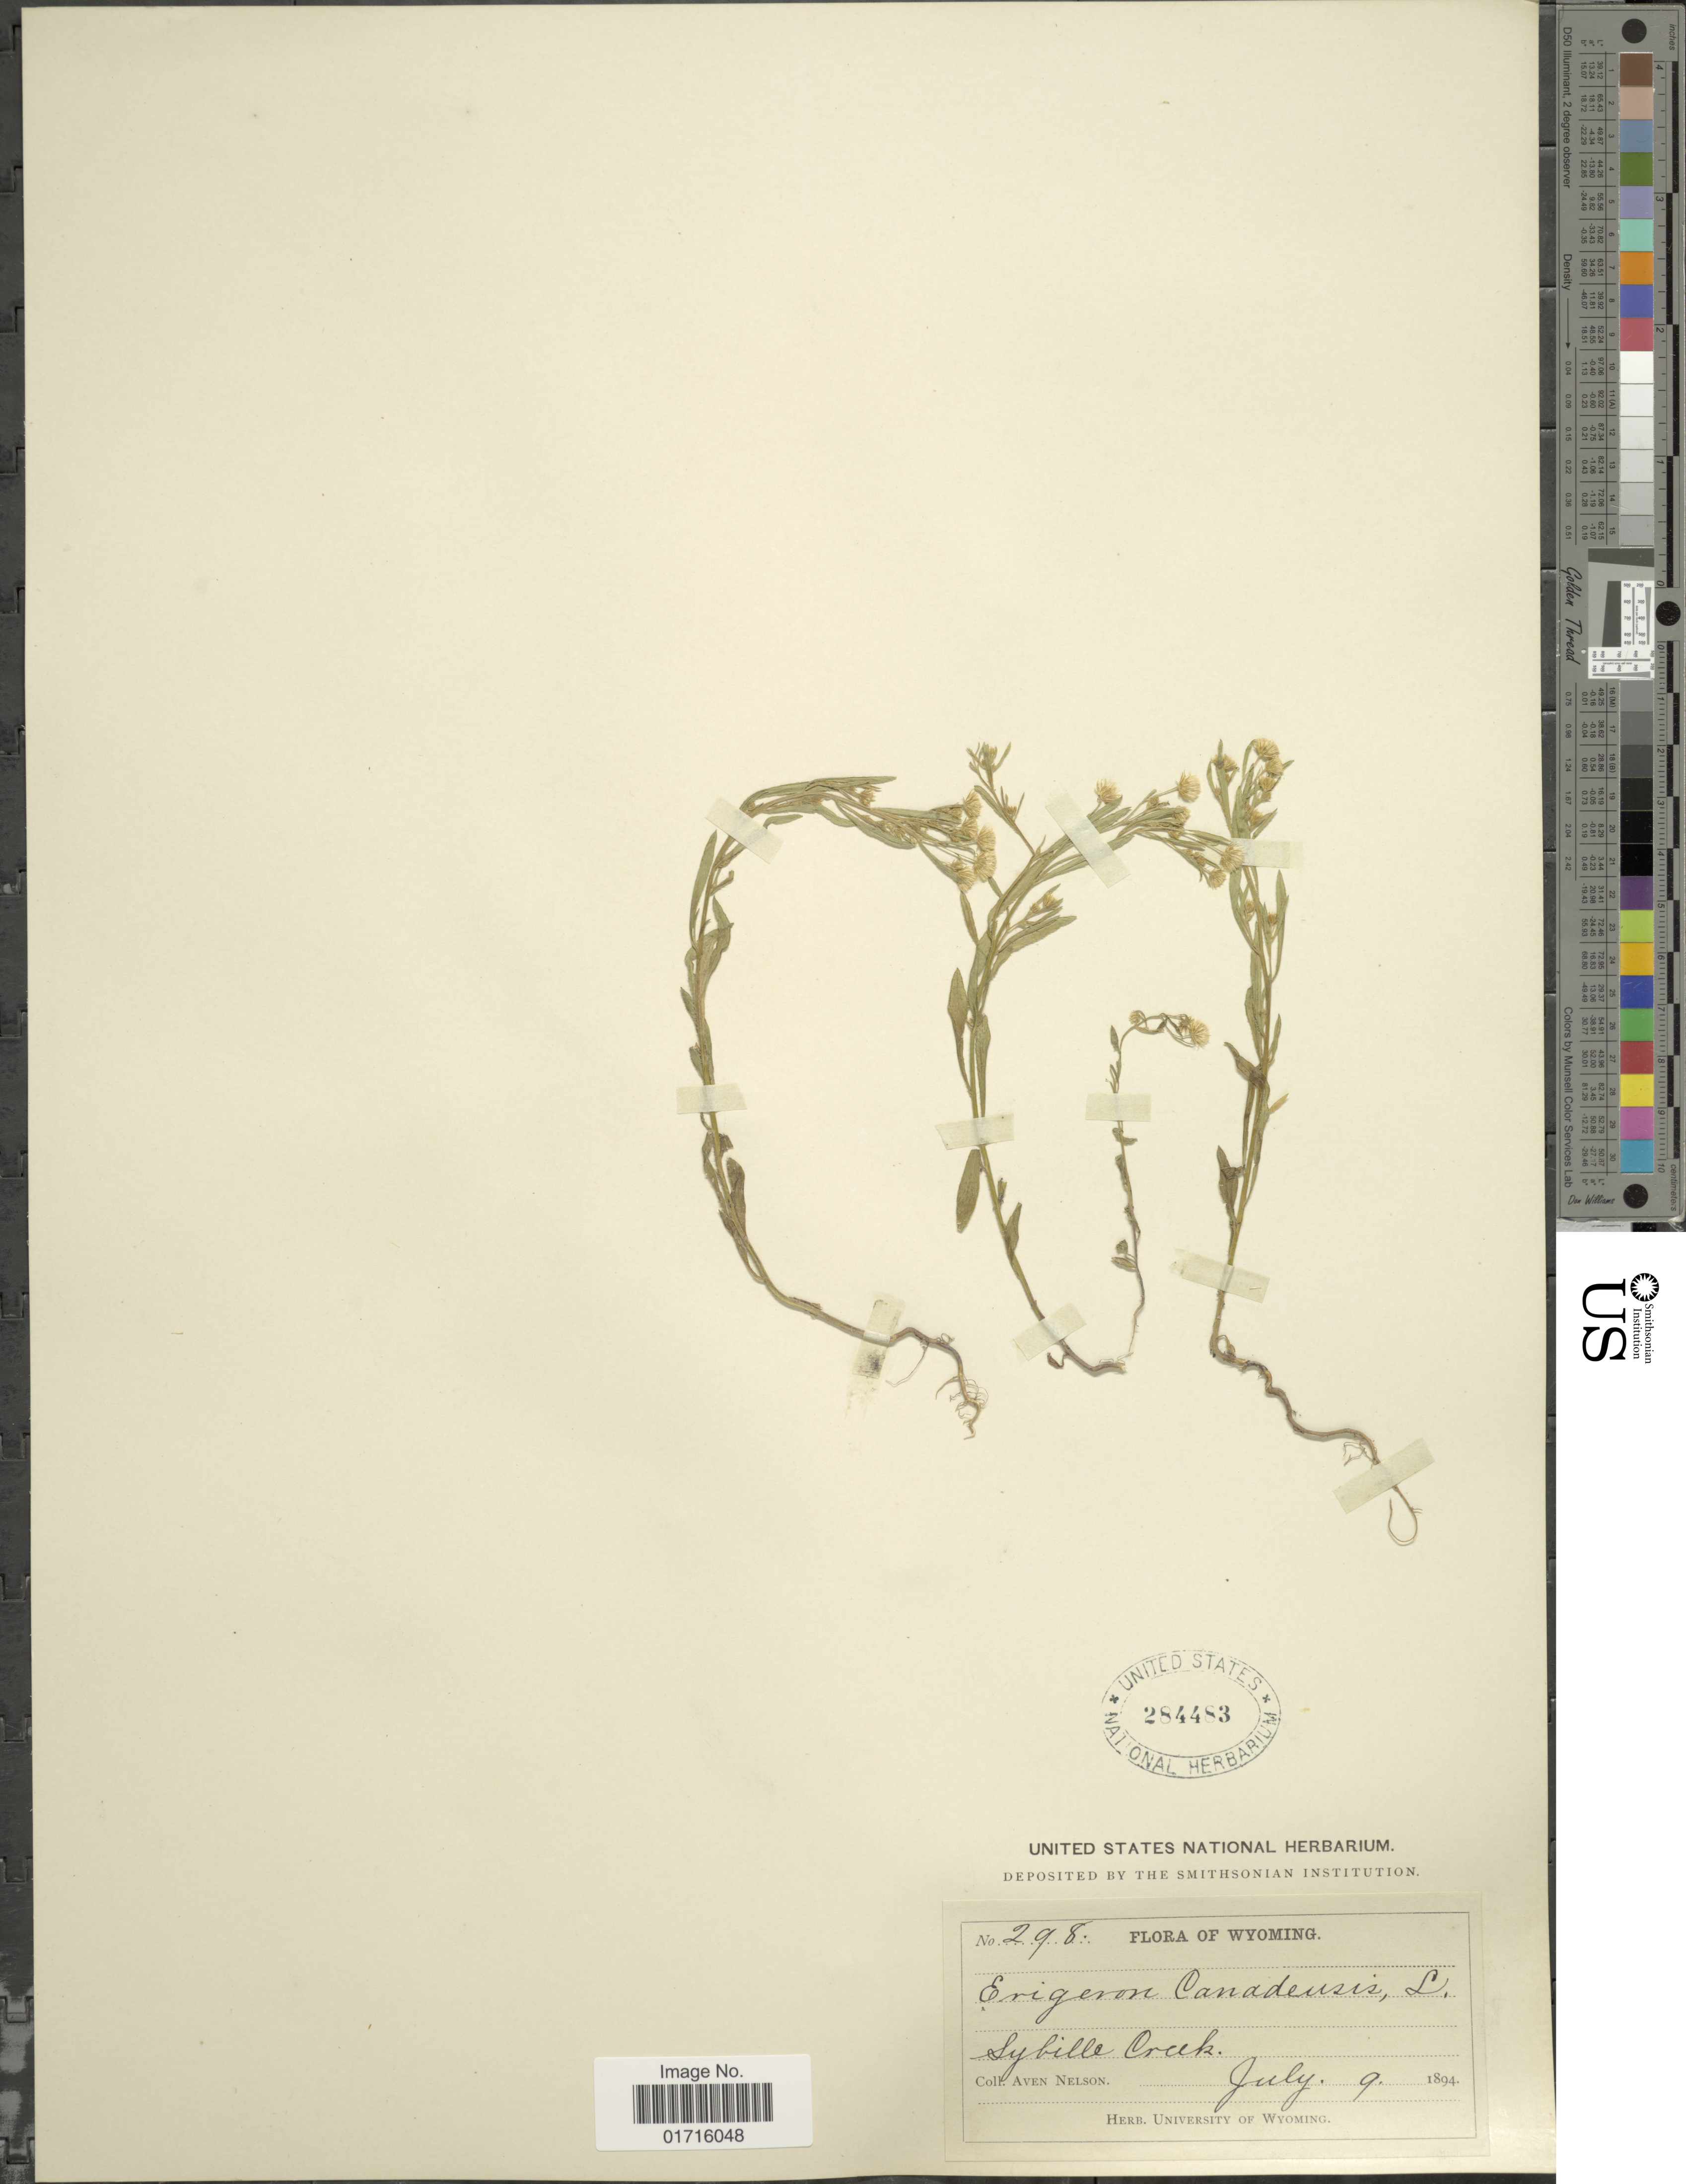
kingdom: Plantae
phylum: Tracheophyta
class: Magnoliopsida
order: Asterales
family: Asteraceae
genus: Conyza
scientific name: Conyza canadensis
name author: (L.) Cronq.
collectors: A. Nelson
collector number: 298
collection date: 1894-07-09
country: United States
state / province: Wyoming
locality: Sybille Creek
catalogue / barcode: US 284483